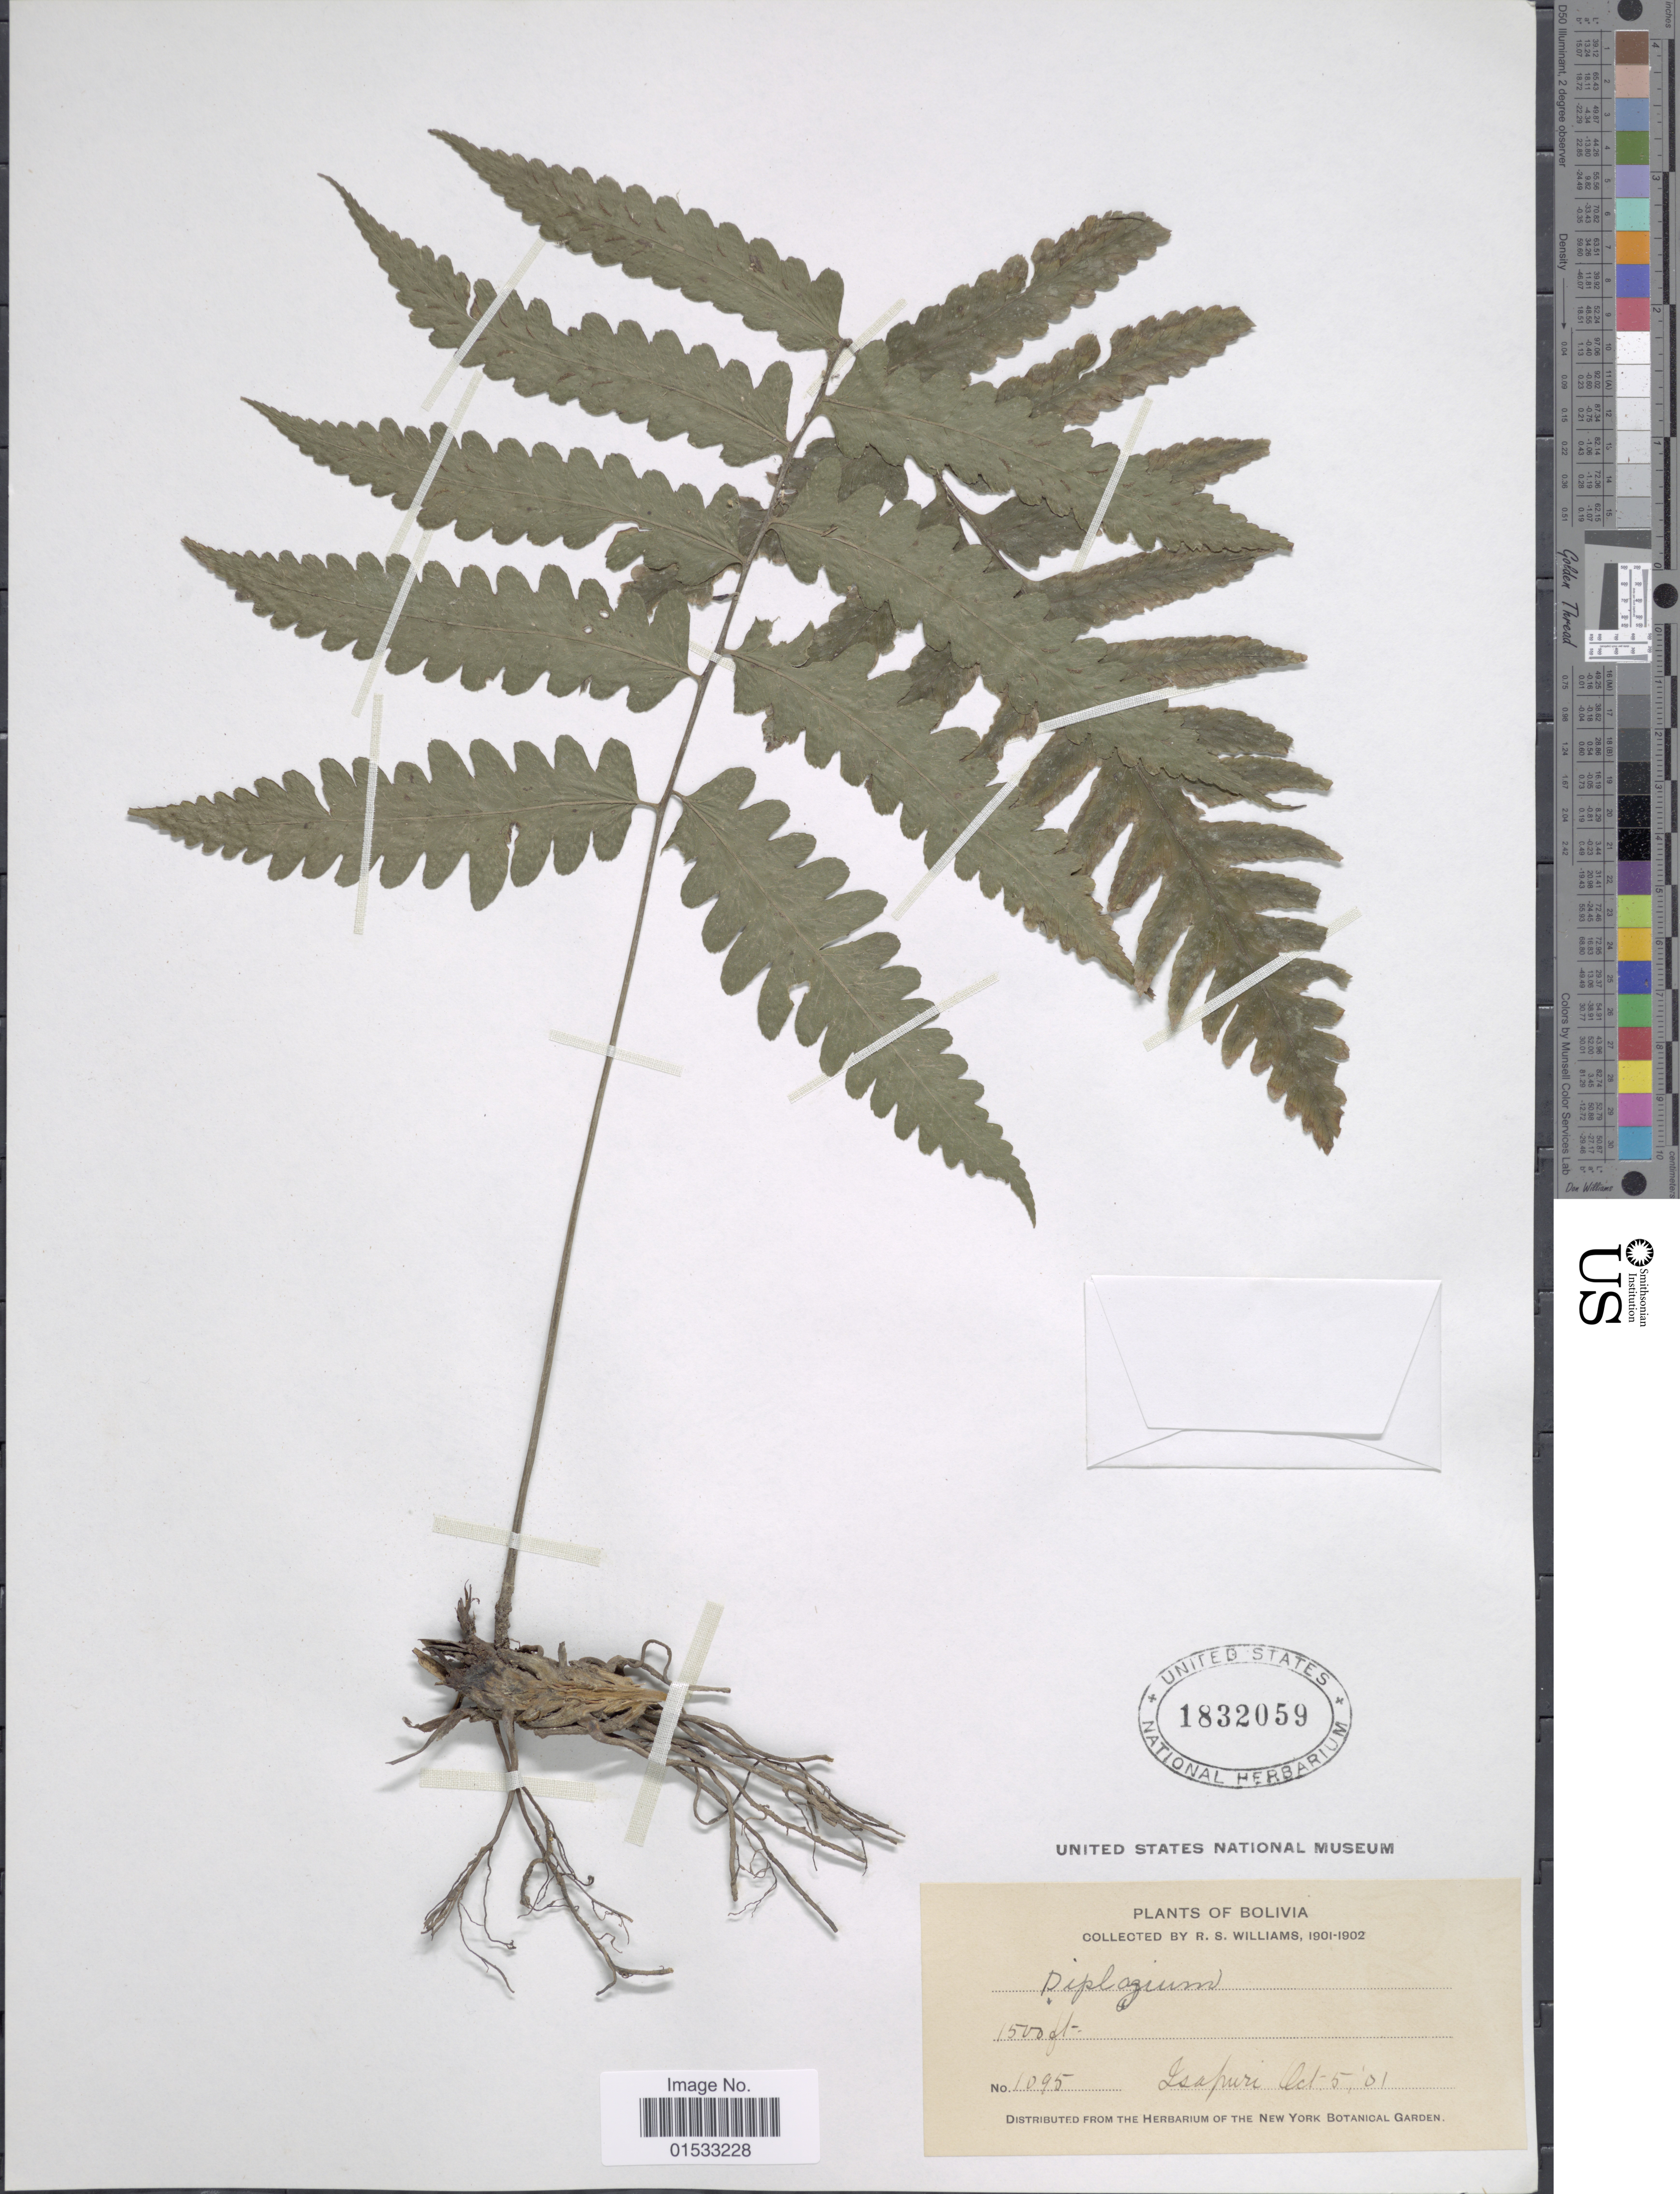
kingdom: Plantae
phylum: Tracheophyta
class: Polypodiopsida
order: Polypodiales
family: Athyriaceae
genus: Diplazium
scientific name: Diplazium sp.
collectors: R. S. Williams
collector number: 1095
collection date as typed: Oct. 5, '01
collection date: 1901-10-05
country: Bolivia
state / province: La Páz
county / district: Larecaja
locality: Isupuri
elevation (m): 457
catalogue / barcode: US 1832059